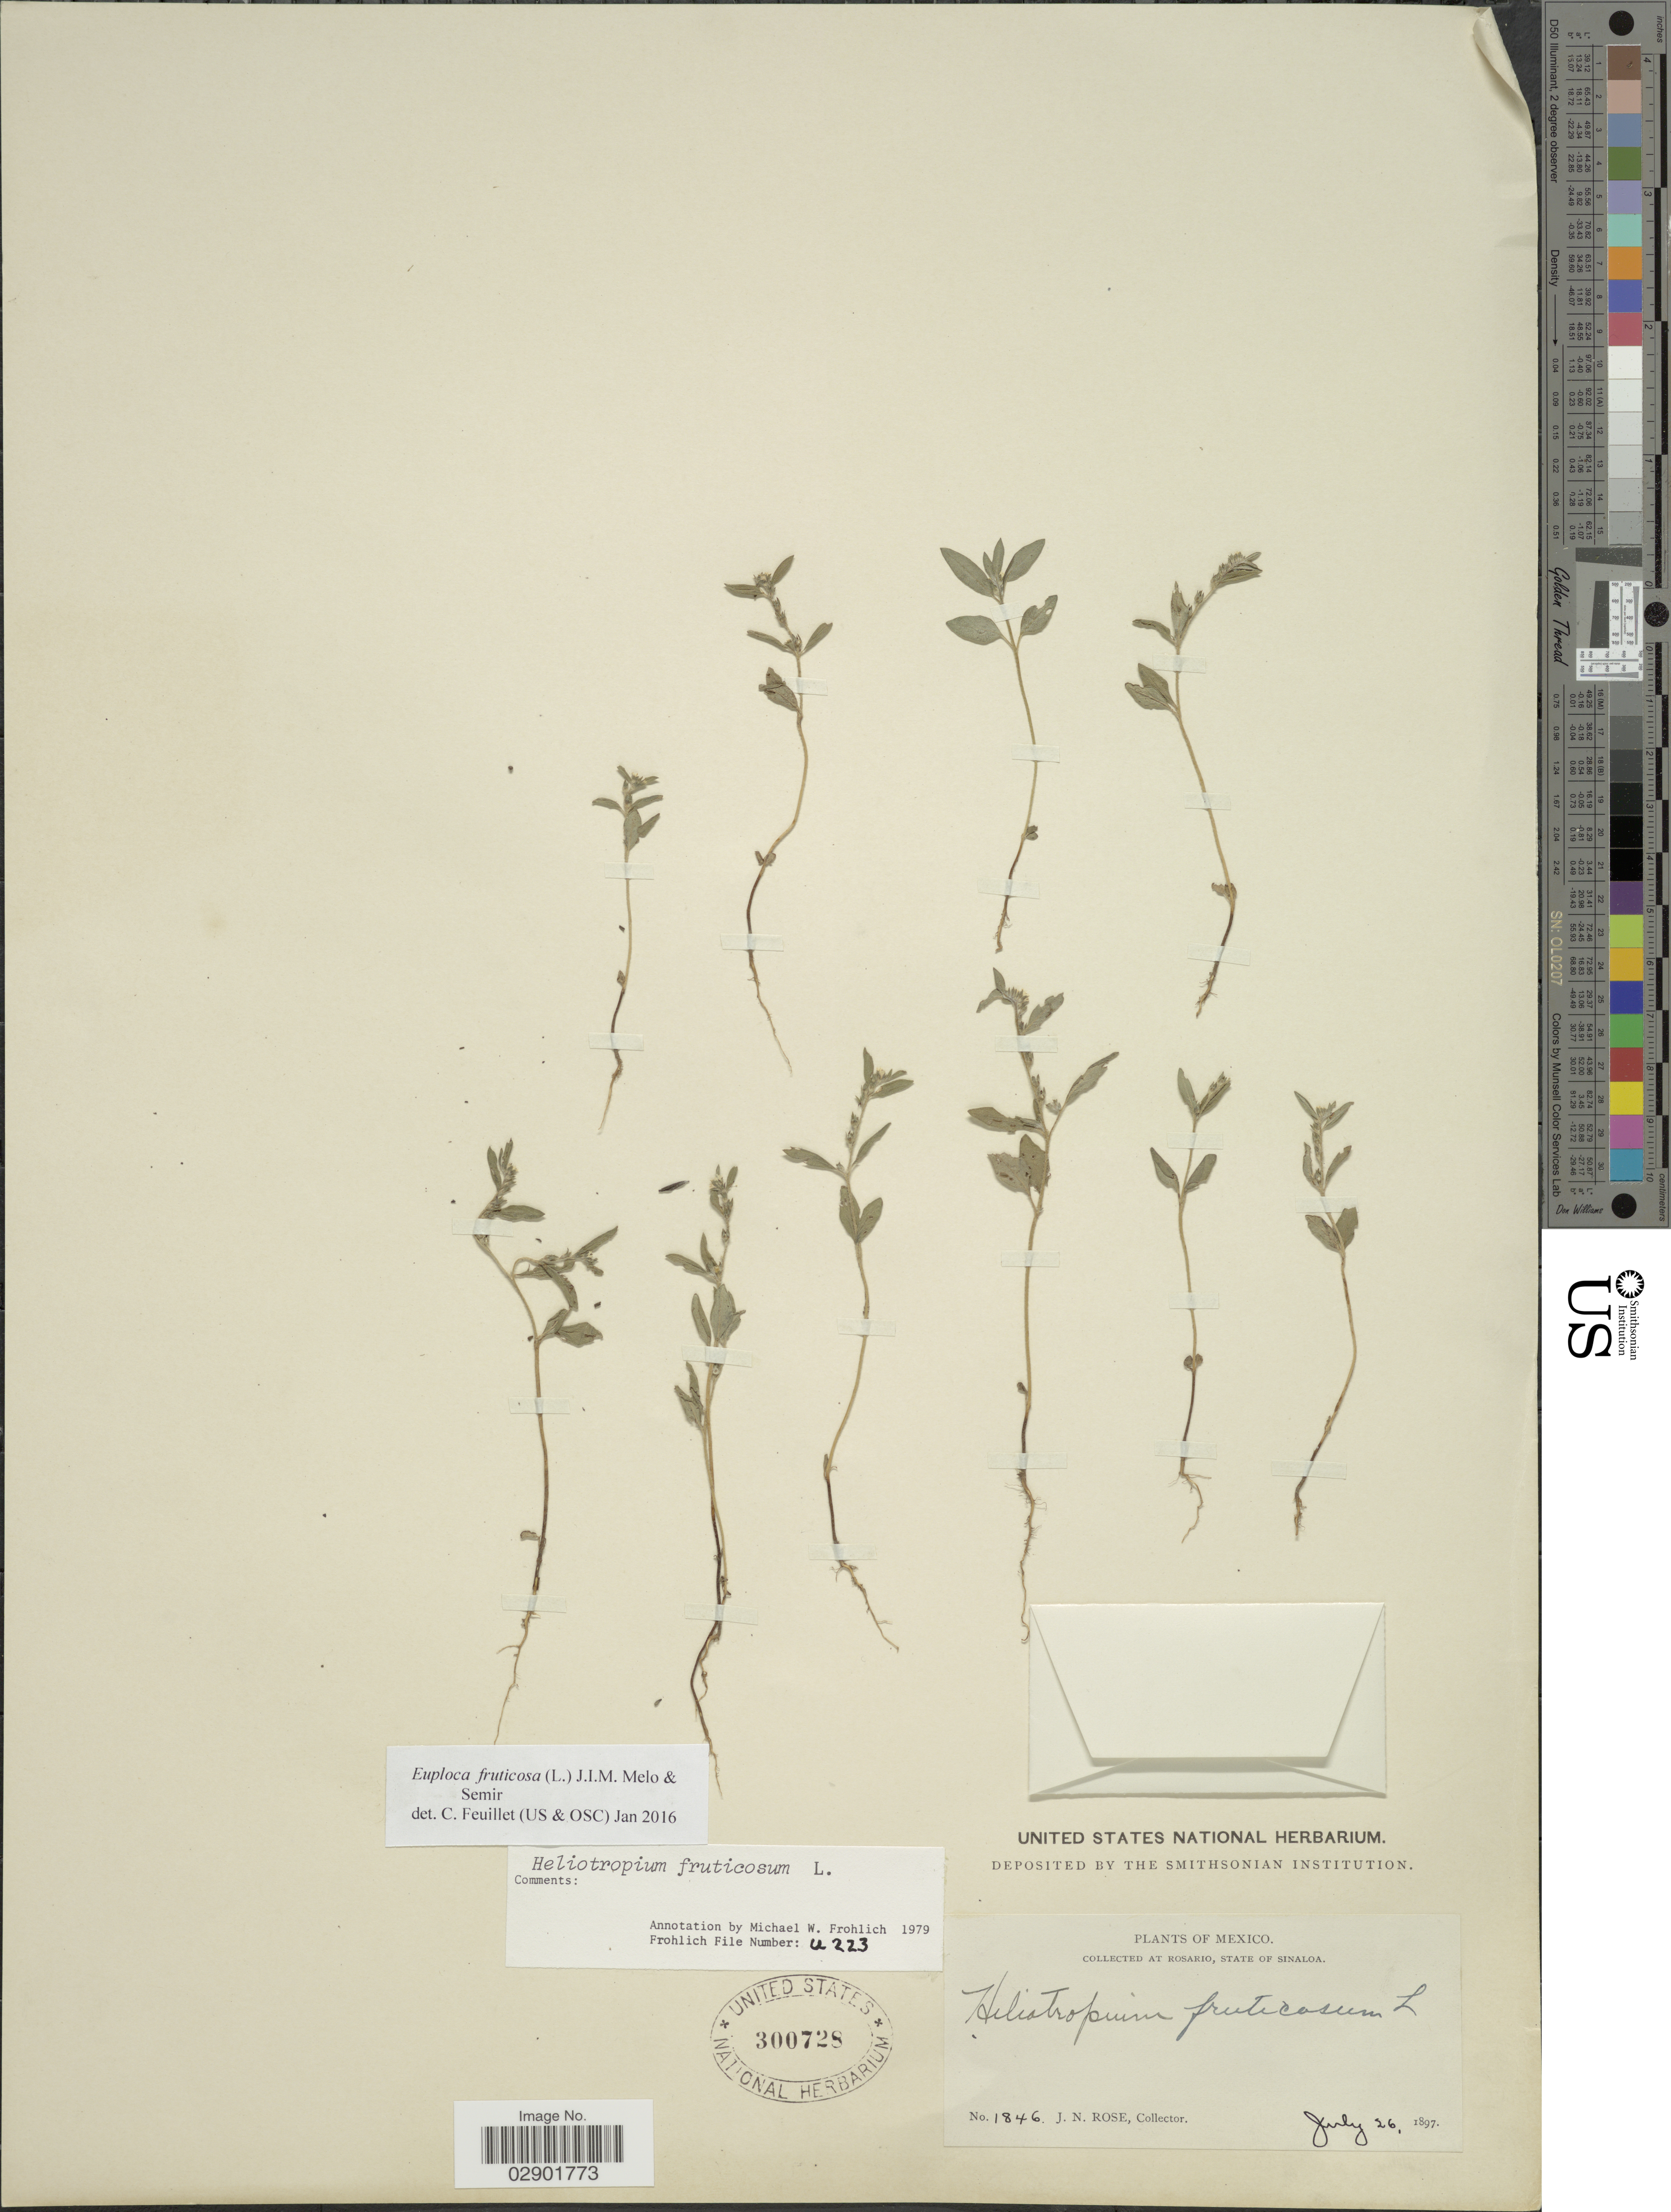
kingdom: Plantae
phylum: Tracheophyta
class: Magnoliopsida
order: Boraginales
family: Heliotropiaceae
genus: Euploca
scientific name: Euploca fruticosa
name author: (L.) J.I.M. Melo & Semir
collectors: J. N. Rose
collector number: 1846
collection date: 1897-07-26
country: Mexico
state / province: Sinaloa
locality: Rosario.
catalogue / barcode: US 300728